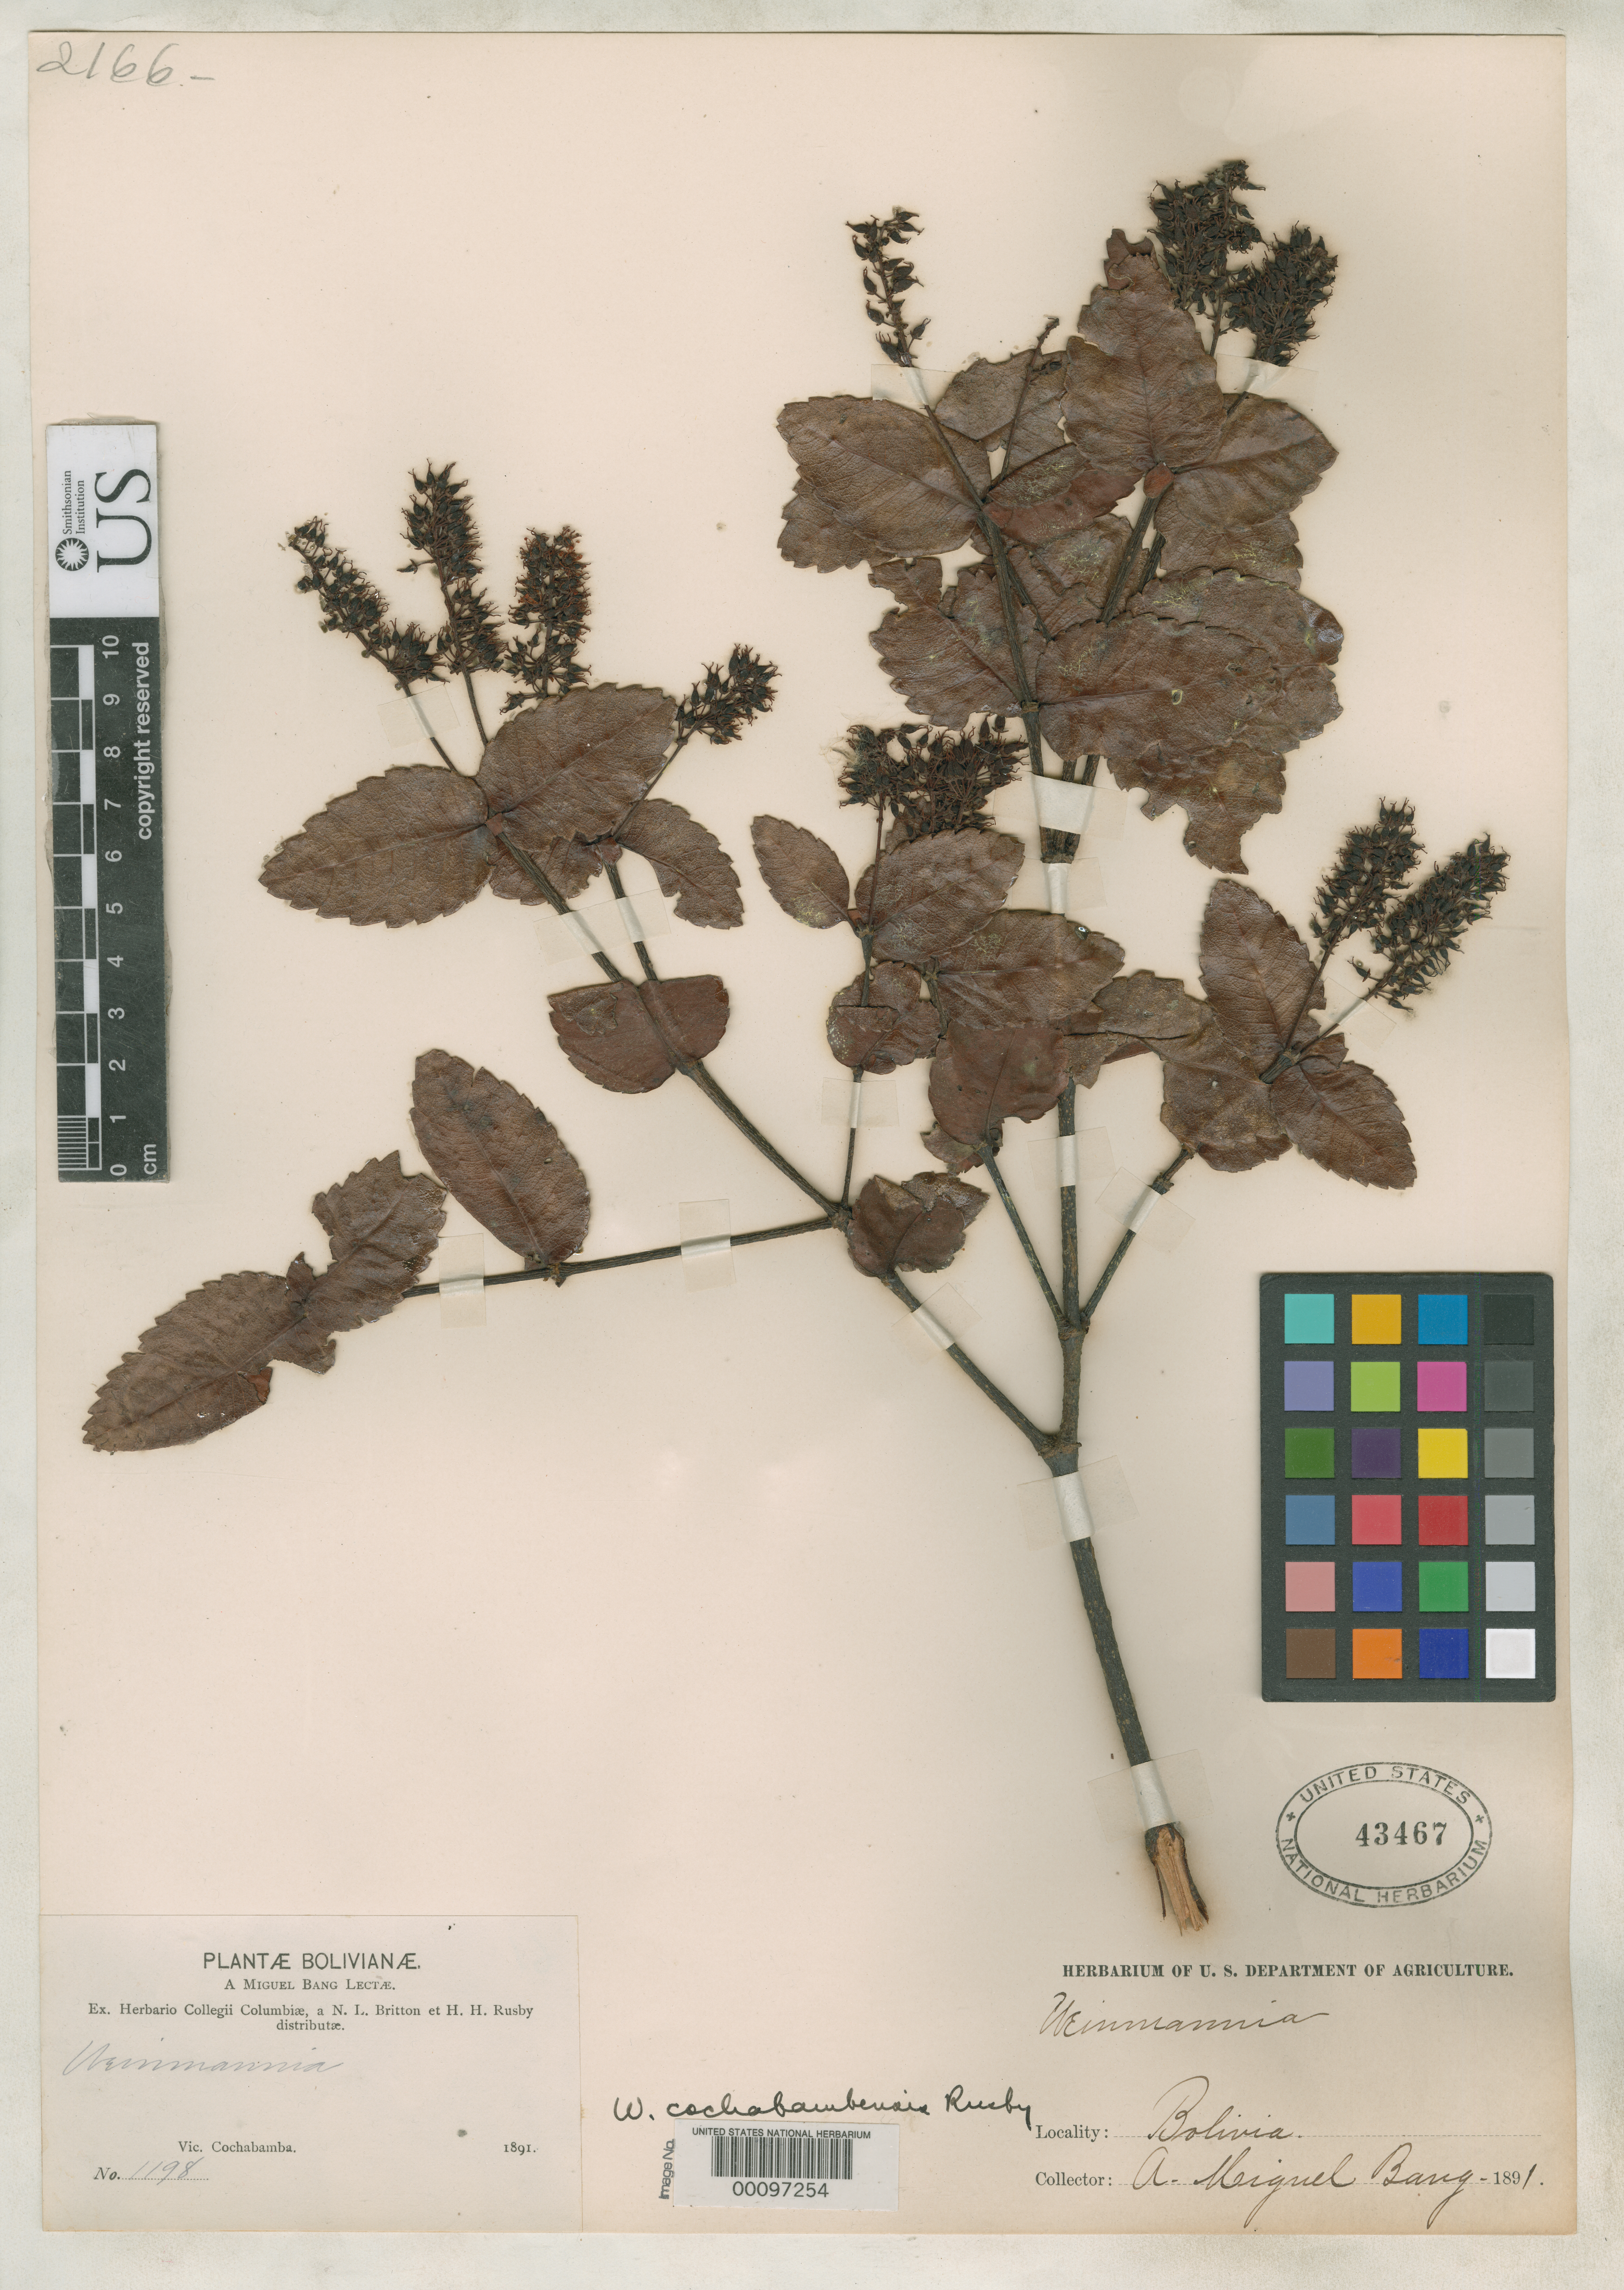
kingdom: Plantae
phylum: Tracheophyta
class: Magnoliopsida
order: Oxalidales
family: Cunoniaceae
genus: Windmannia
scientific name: Windmannia cochabambensis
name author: Rusby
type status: Type Collection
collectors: M. Bang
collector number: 1198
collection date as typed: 1891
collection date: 1891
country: Bolivia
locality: Vicinity of Cochabamba.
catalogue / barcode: US 43467